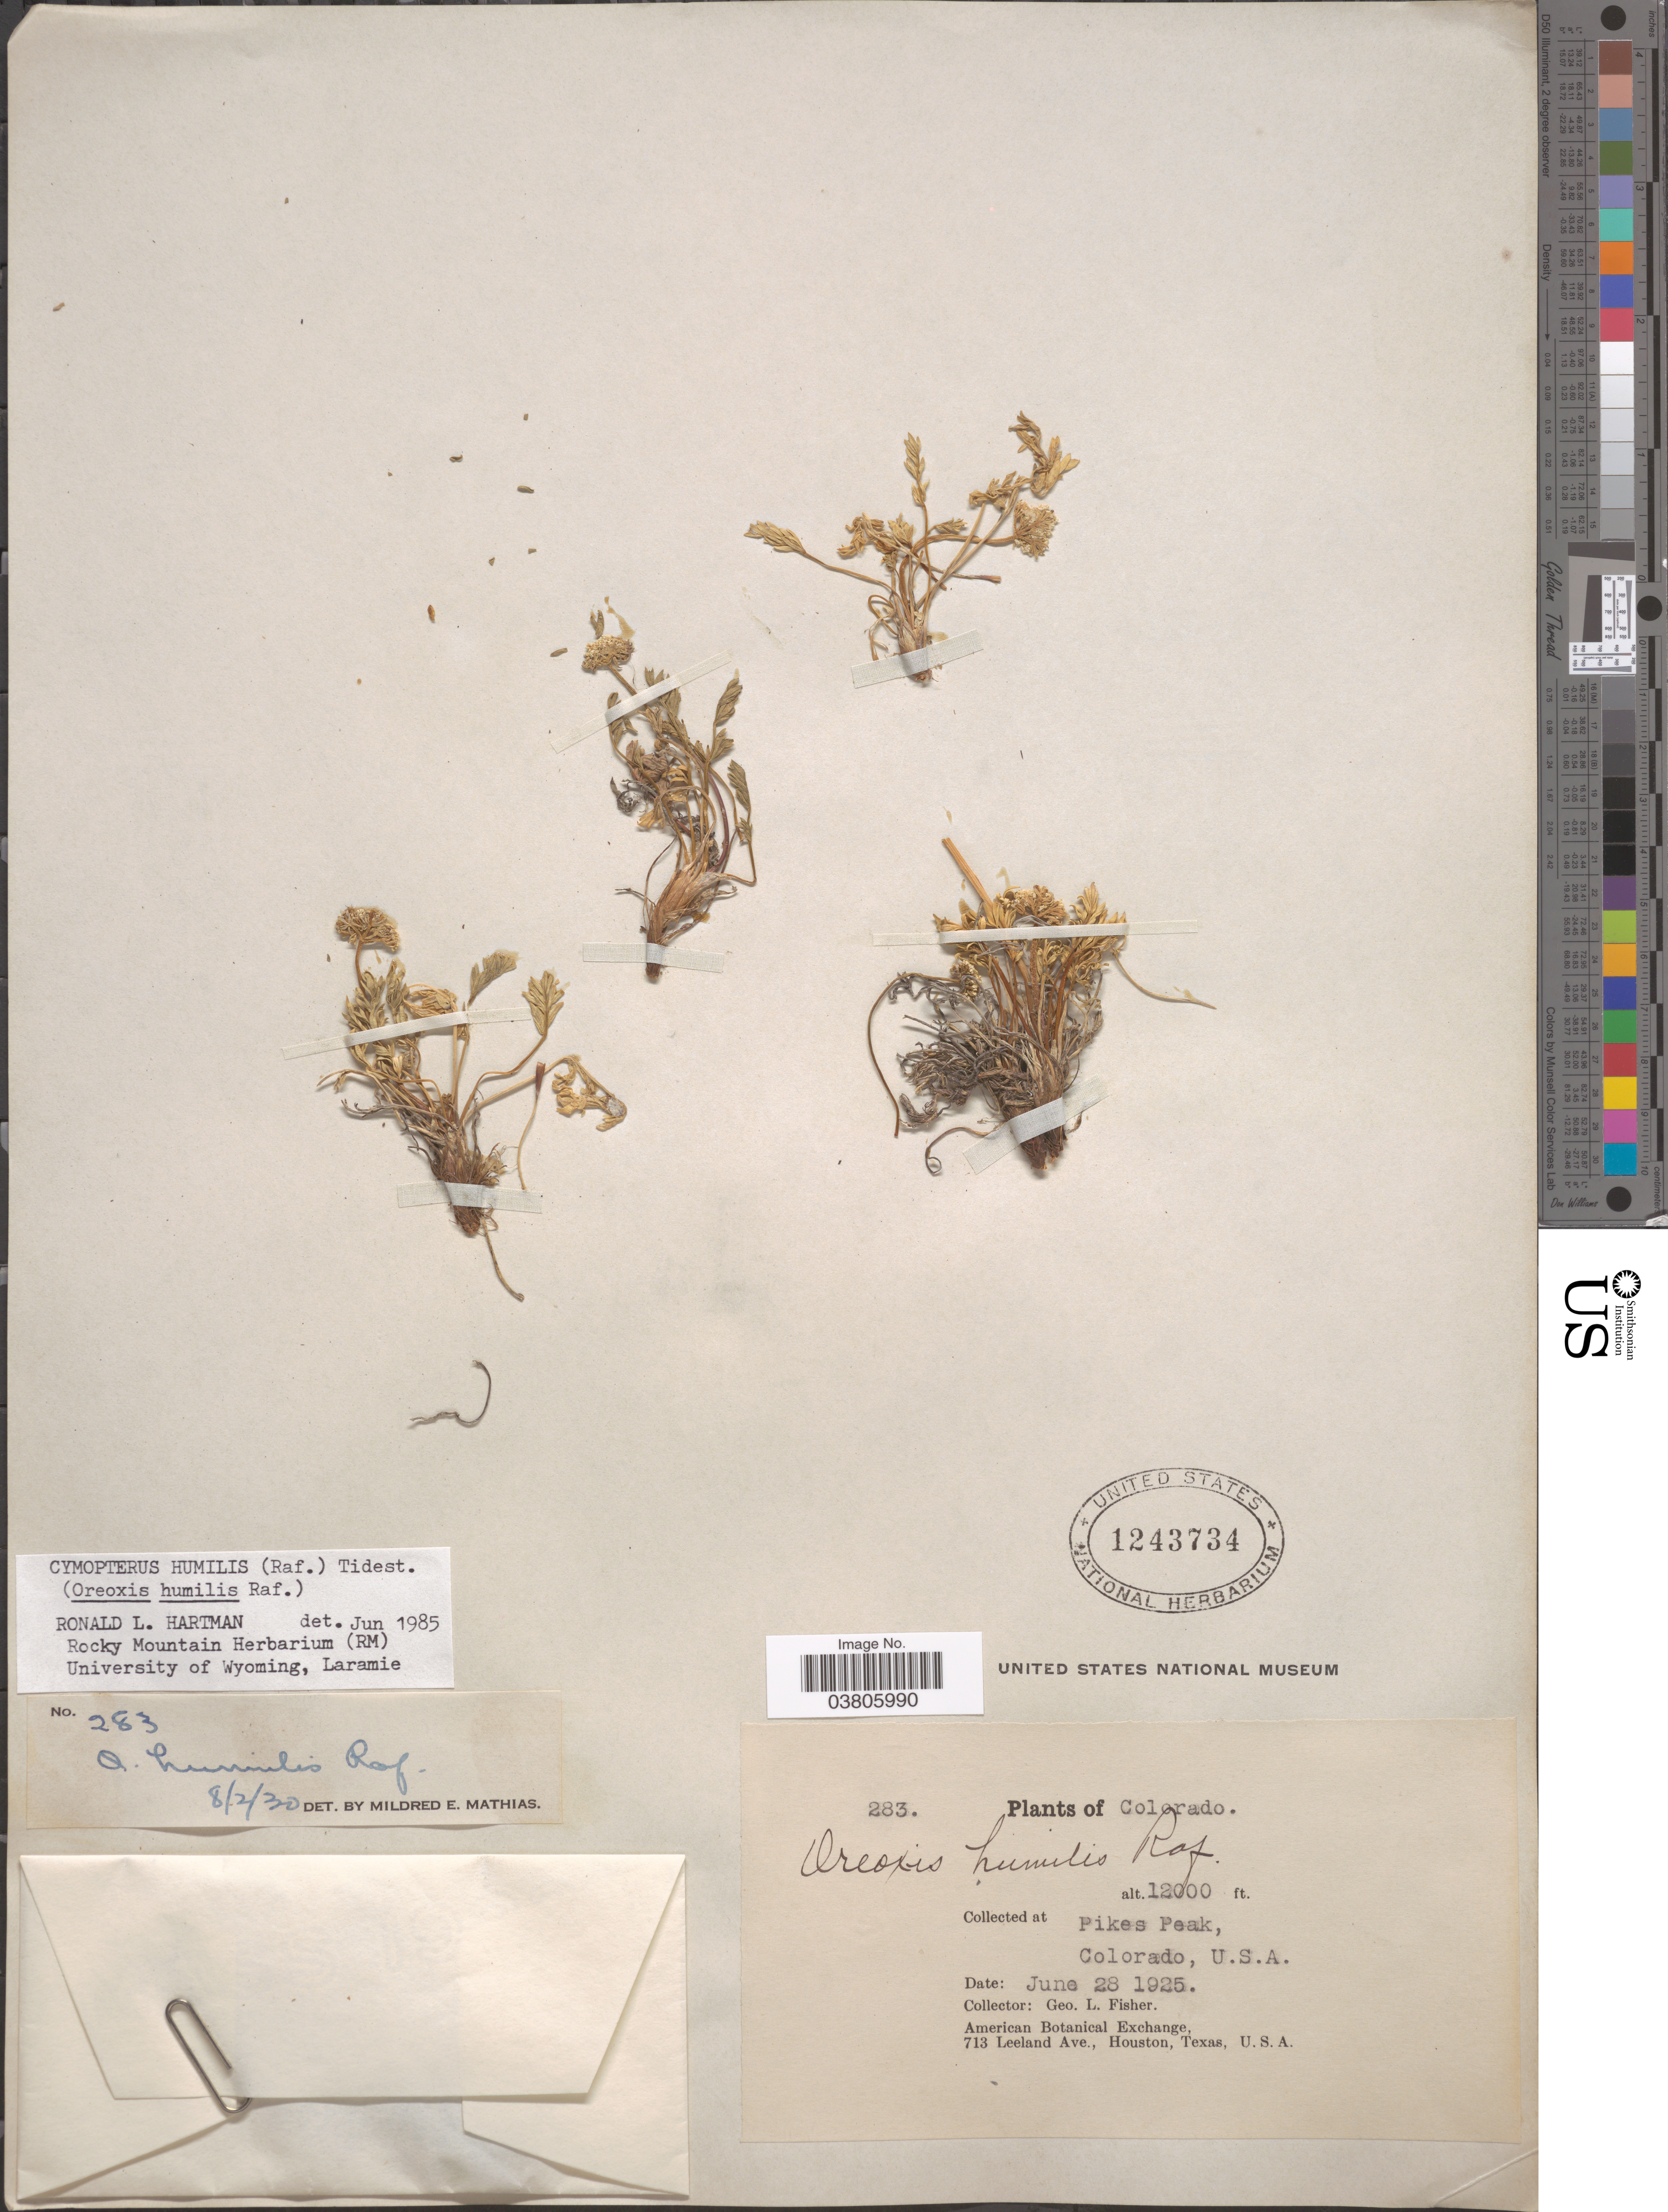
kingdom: Plantae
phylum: Tracheophyta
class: Magnoliopsida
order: Apiales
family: Apiaceae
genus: Cymopterus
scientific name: Cymopterus humilis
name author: (Raf.) Tidestr.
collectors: G. L. Fisher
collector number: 283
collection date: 1925-06-28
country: United States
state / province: Colorado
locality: Pikes Peak.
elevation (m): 3658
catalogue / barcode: US 1243734